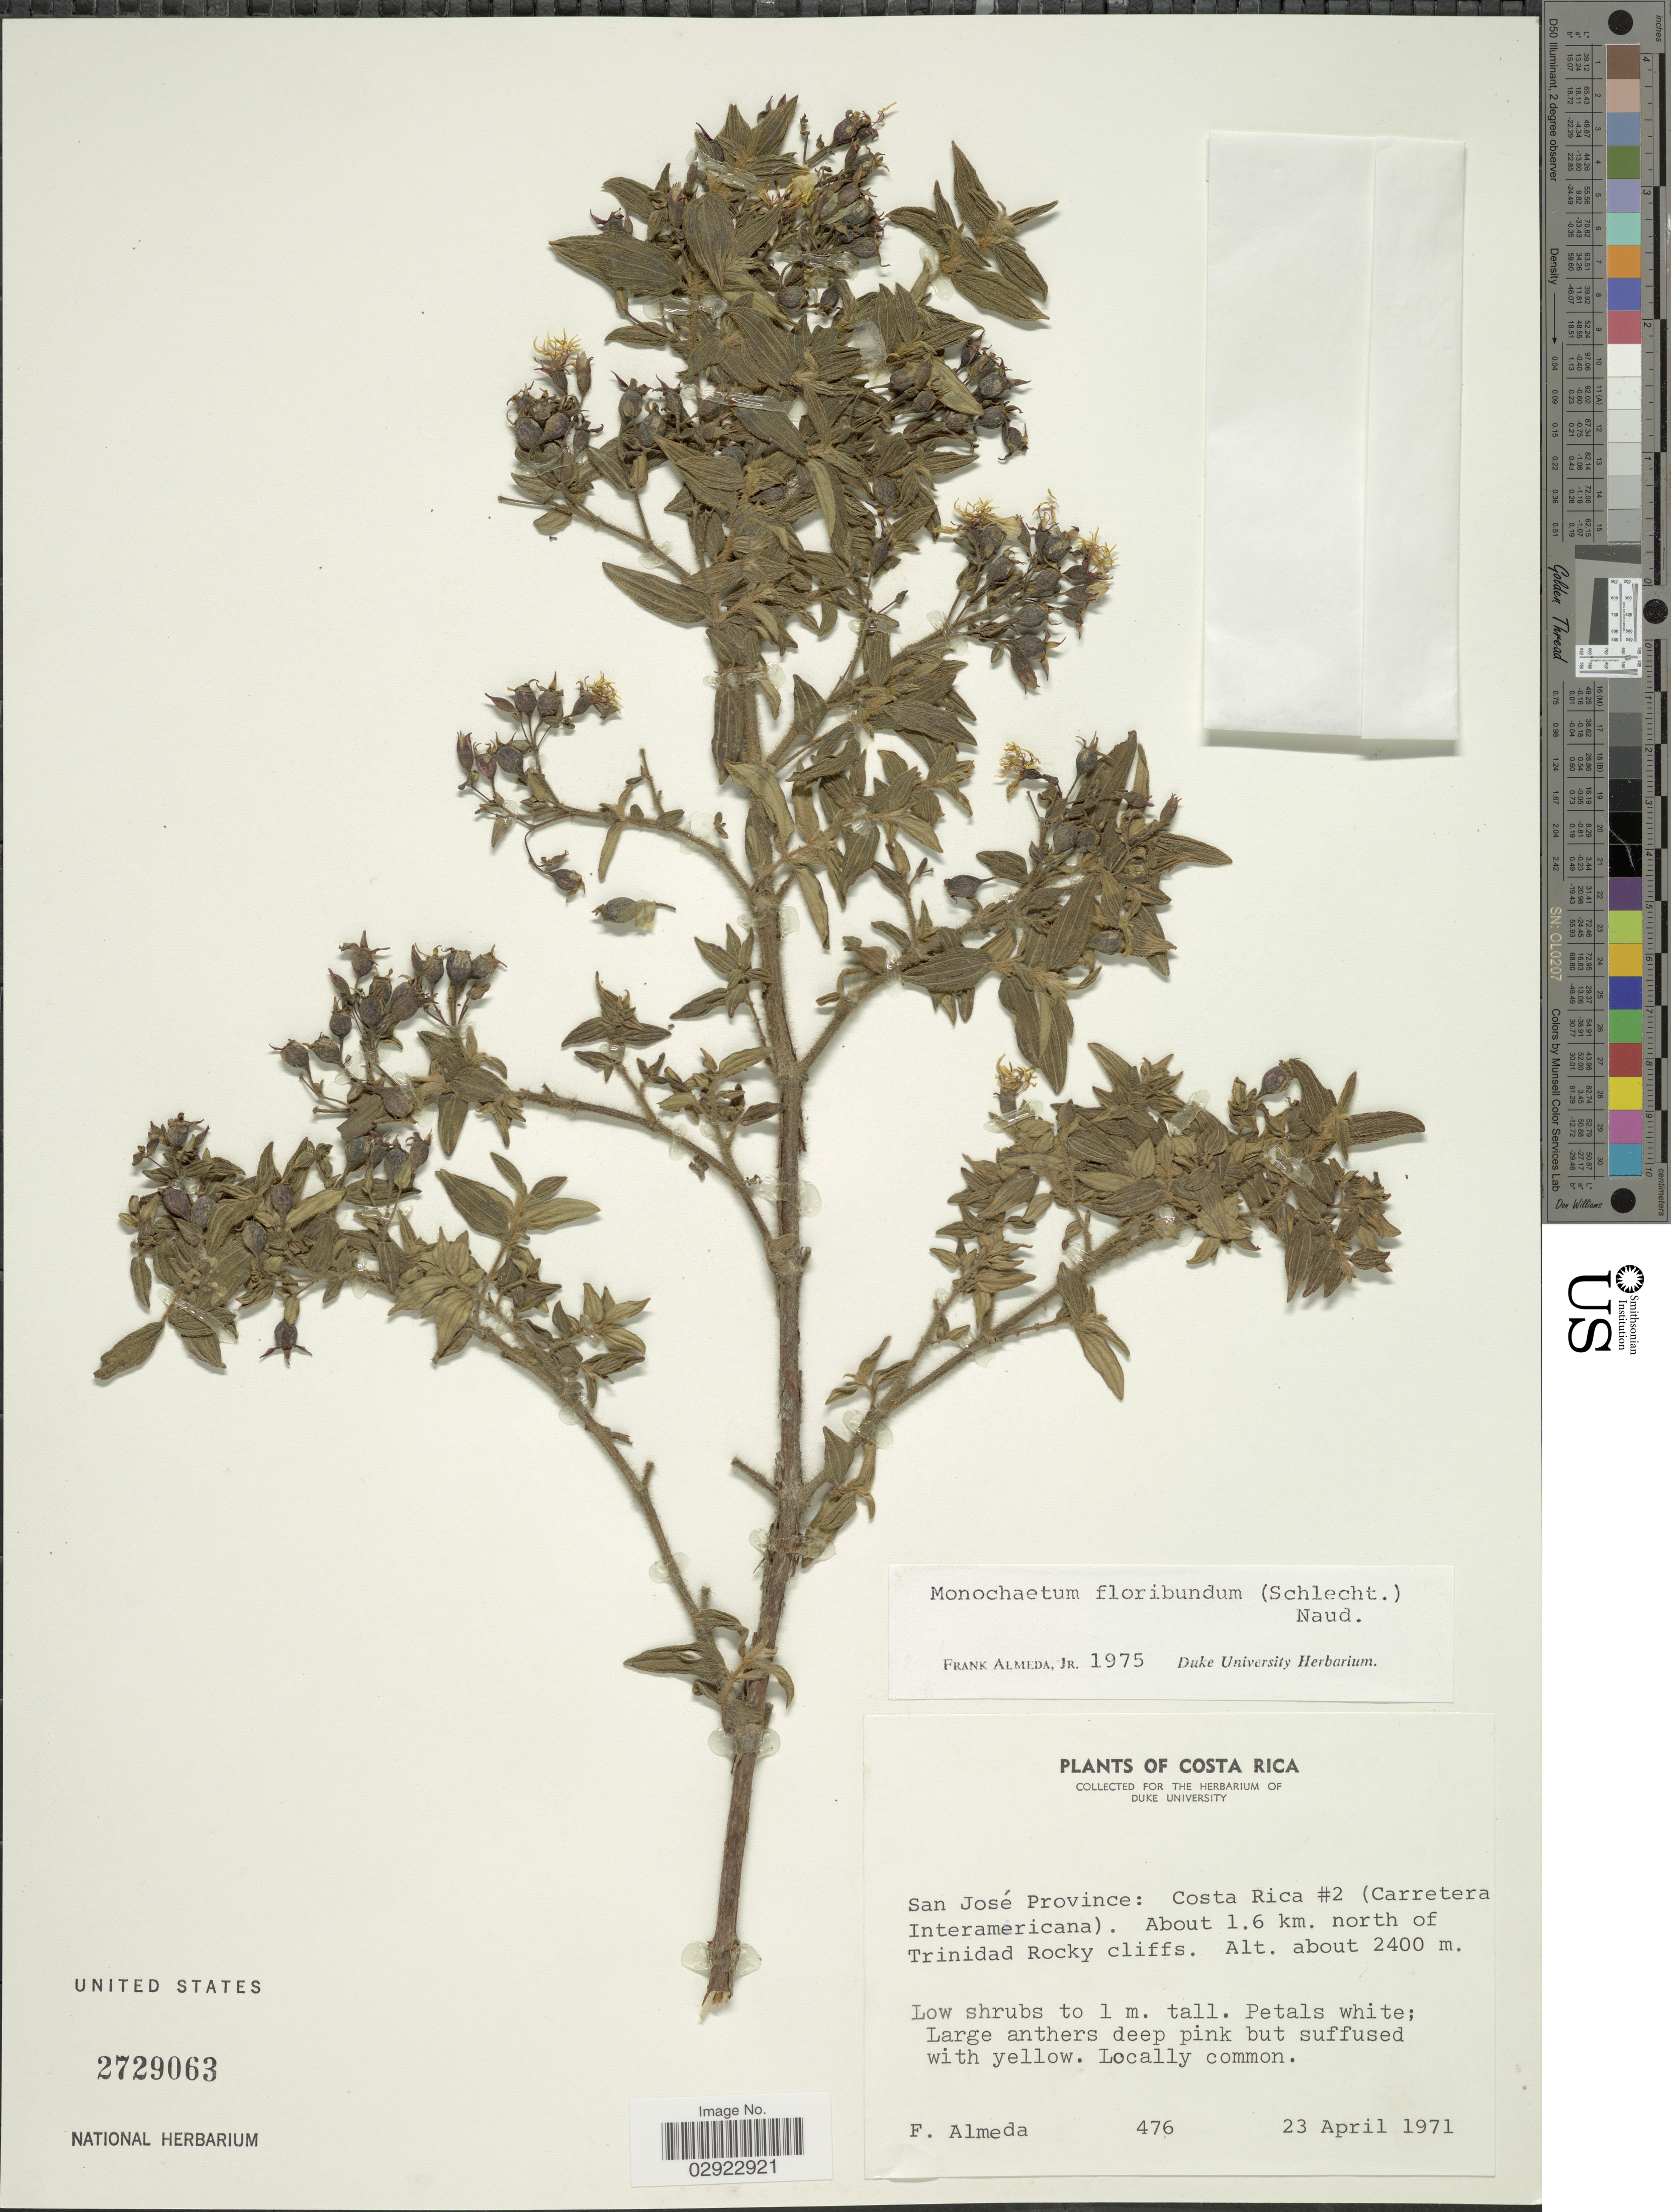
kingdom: Plantae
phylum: Tracheophyta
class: Magnoliopsida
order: Myrtales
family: Melastomataceae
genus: Monochaetum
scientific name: Monochaetum floribundum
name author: (Schltdl.) Naudin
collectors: F. Almeda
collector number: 476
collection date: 1971-04-23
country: Costa Rica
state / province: San José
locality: San José Province: Costa Rica #2 (Carretera Interamericana). About 1.6 km. north of Trinidad Rocky cliffs.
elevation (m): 2400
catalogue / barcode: US 2729063